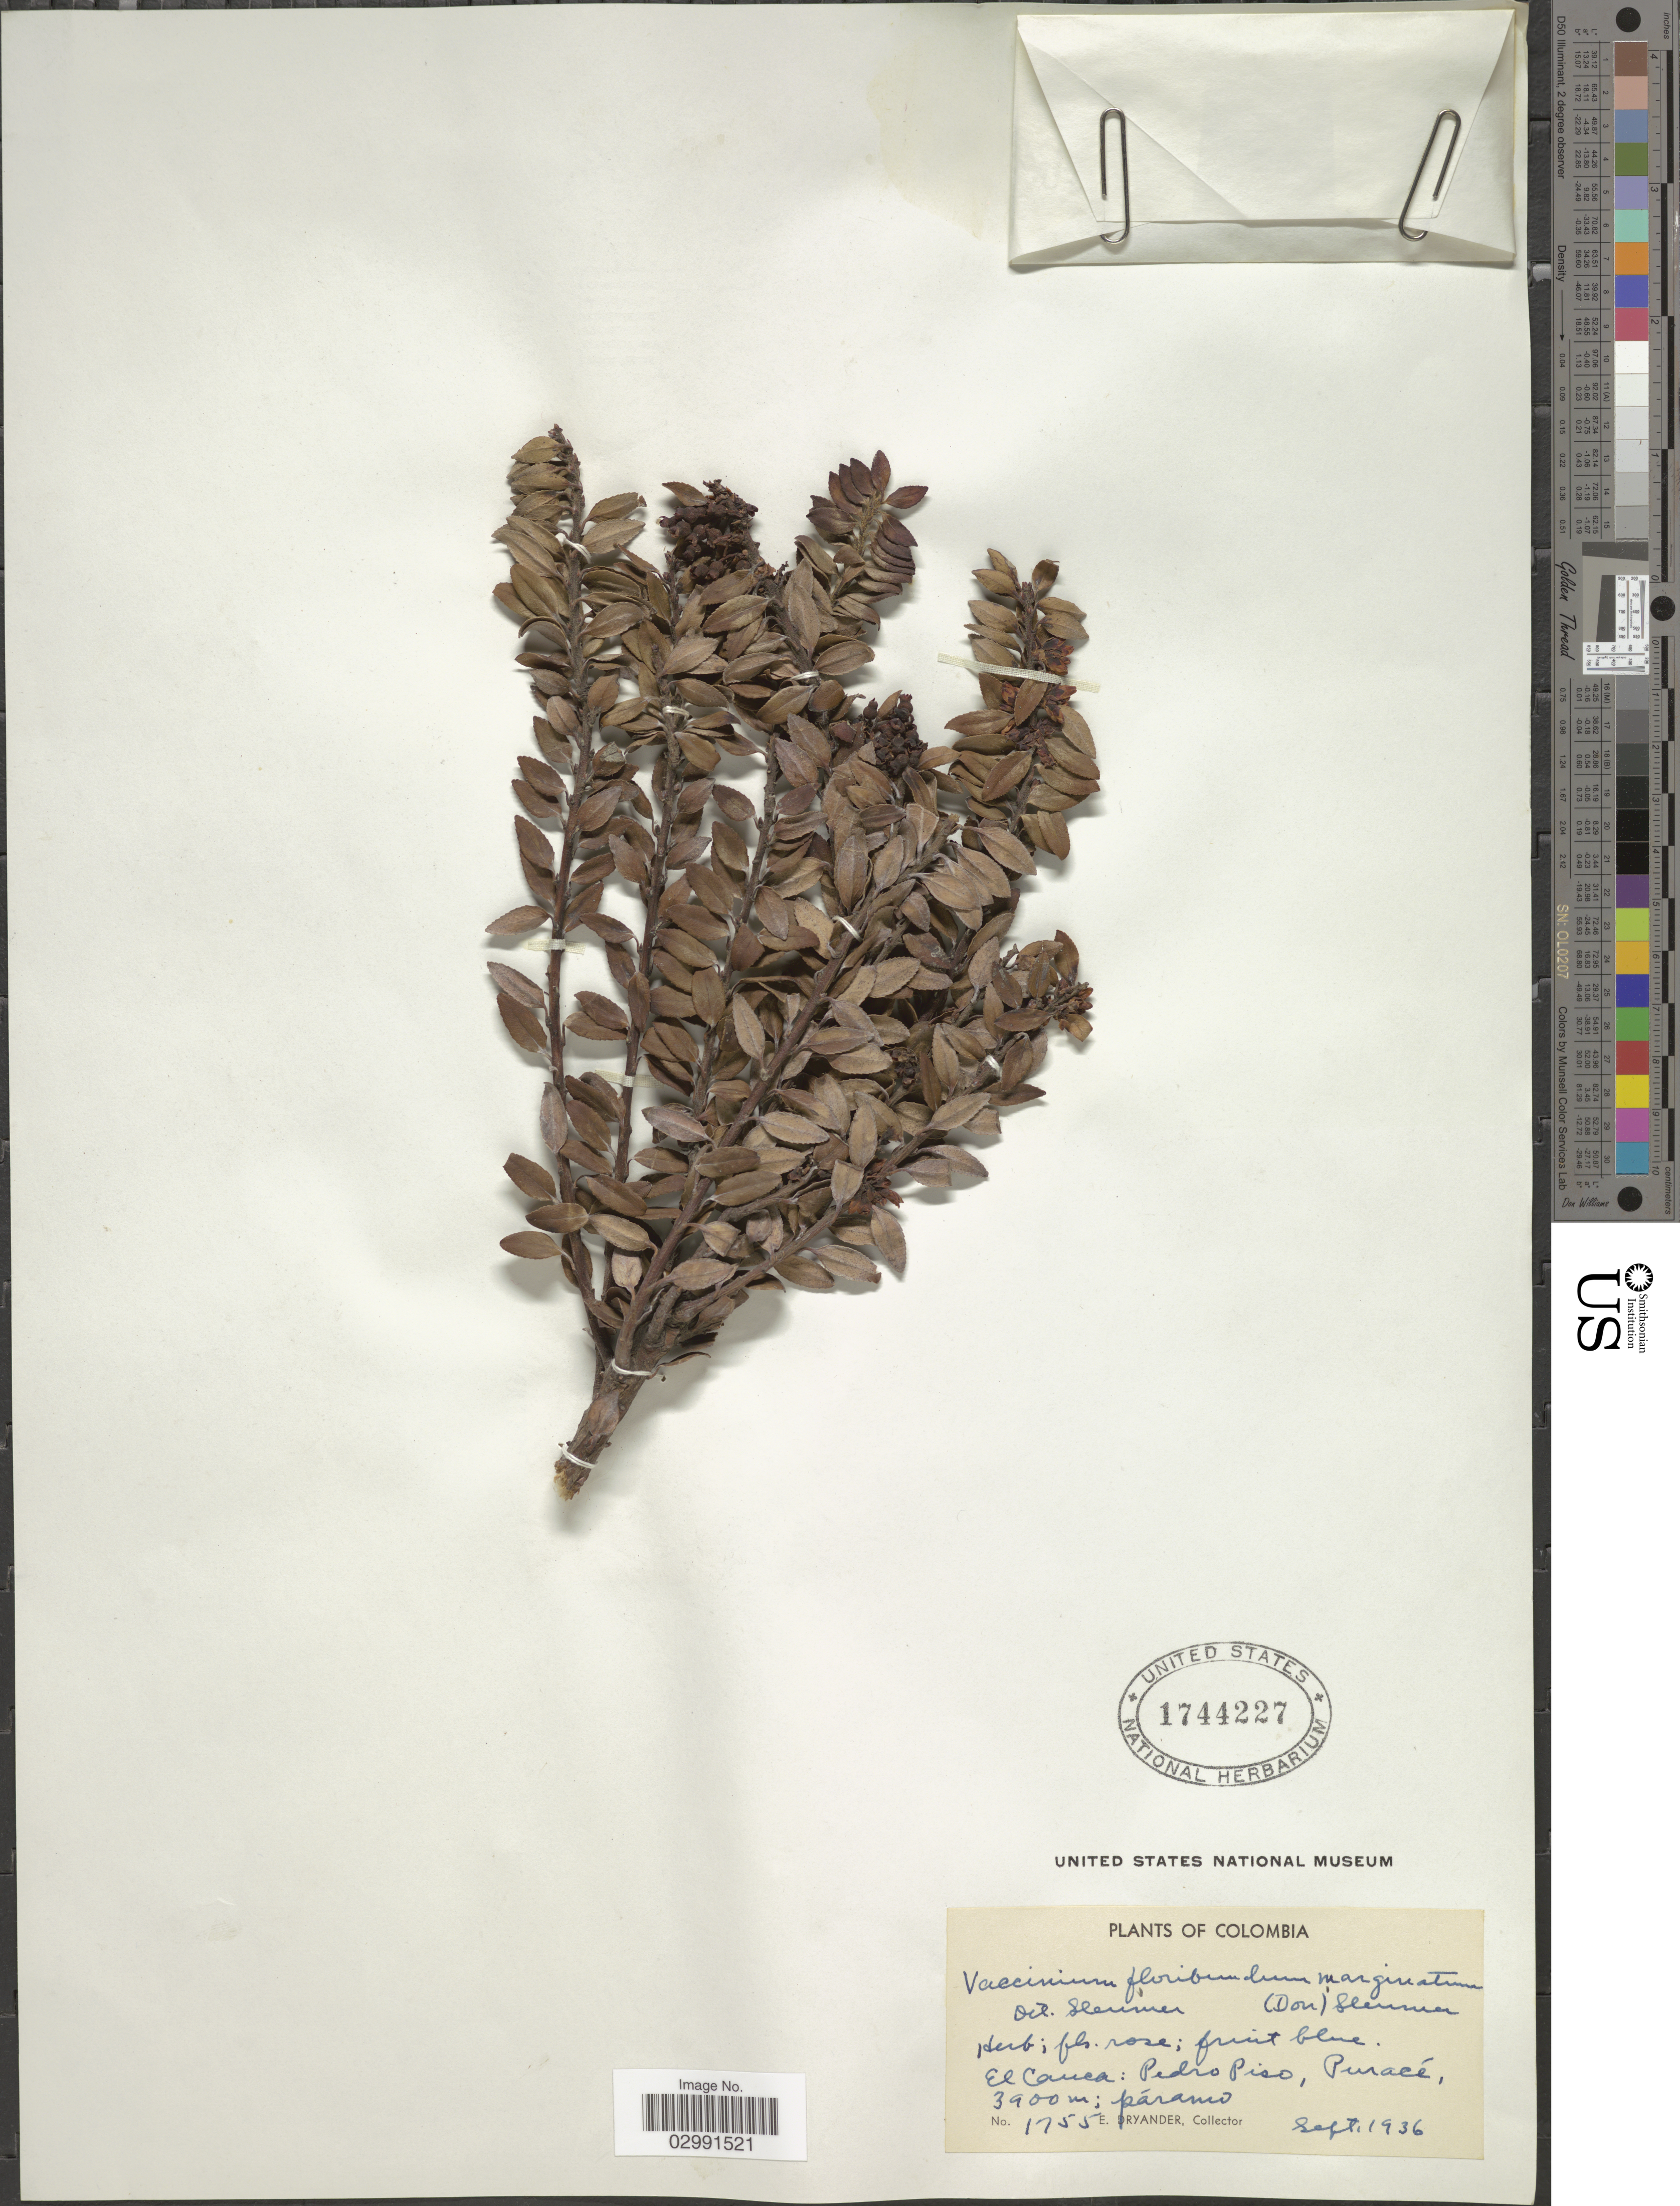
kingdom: Plantae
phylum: Tracheophyta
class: Magnoliopsida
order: Ericales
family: Ericaceae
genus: Vaccinium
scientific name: Vaccinium floribundum var. marginatum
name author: Kunth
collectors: E. Dryander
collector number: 1755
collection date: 1936-09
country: Colombia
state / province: Cauca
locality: El Cauca: Pedro Piso, Puracé, paramo.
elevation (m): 3900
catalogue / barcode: US 1744227